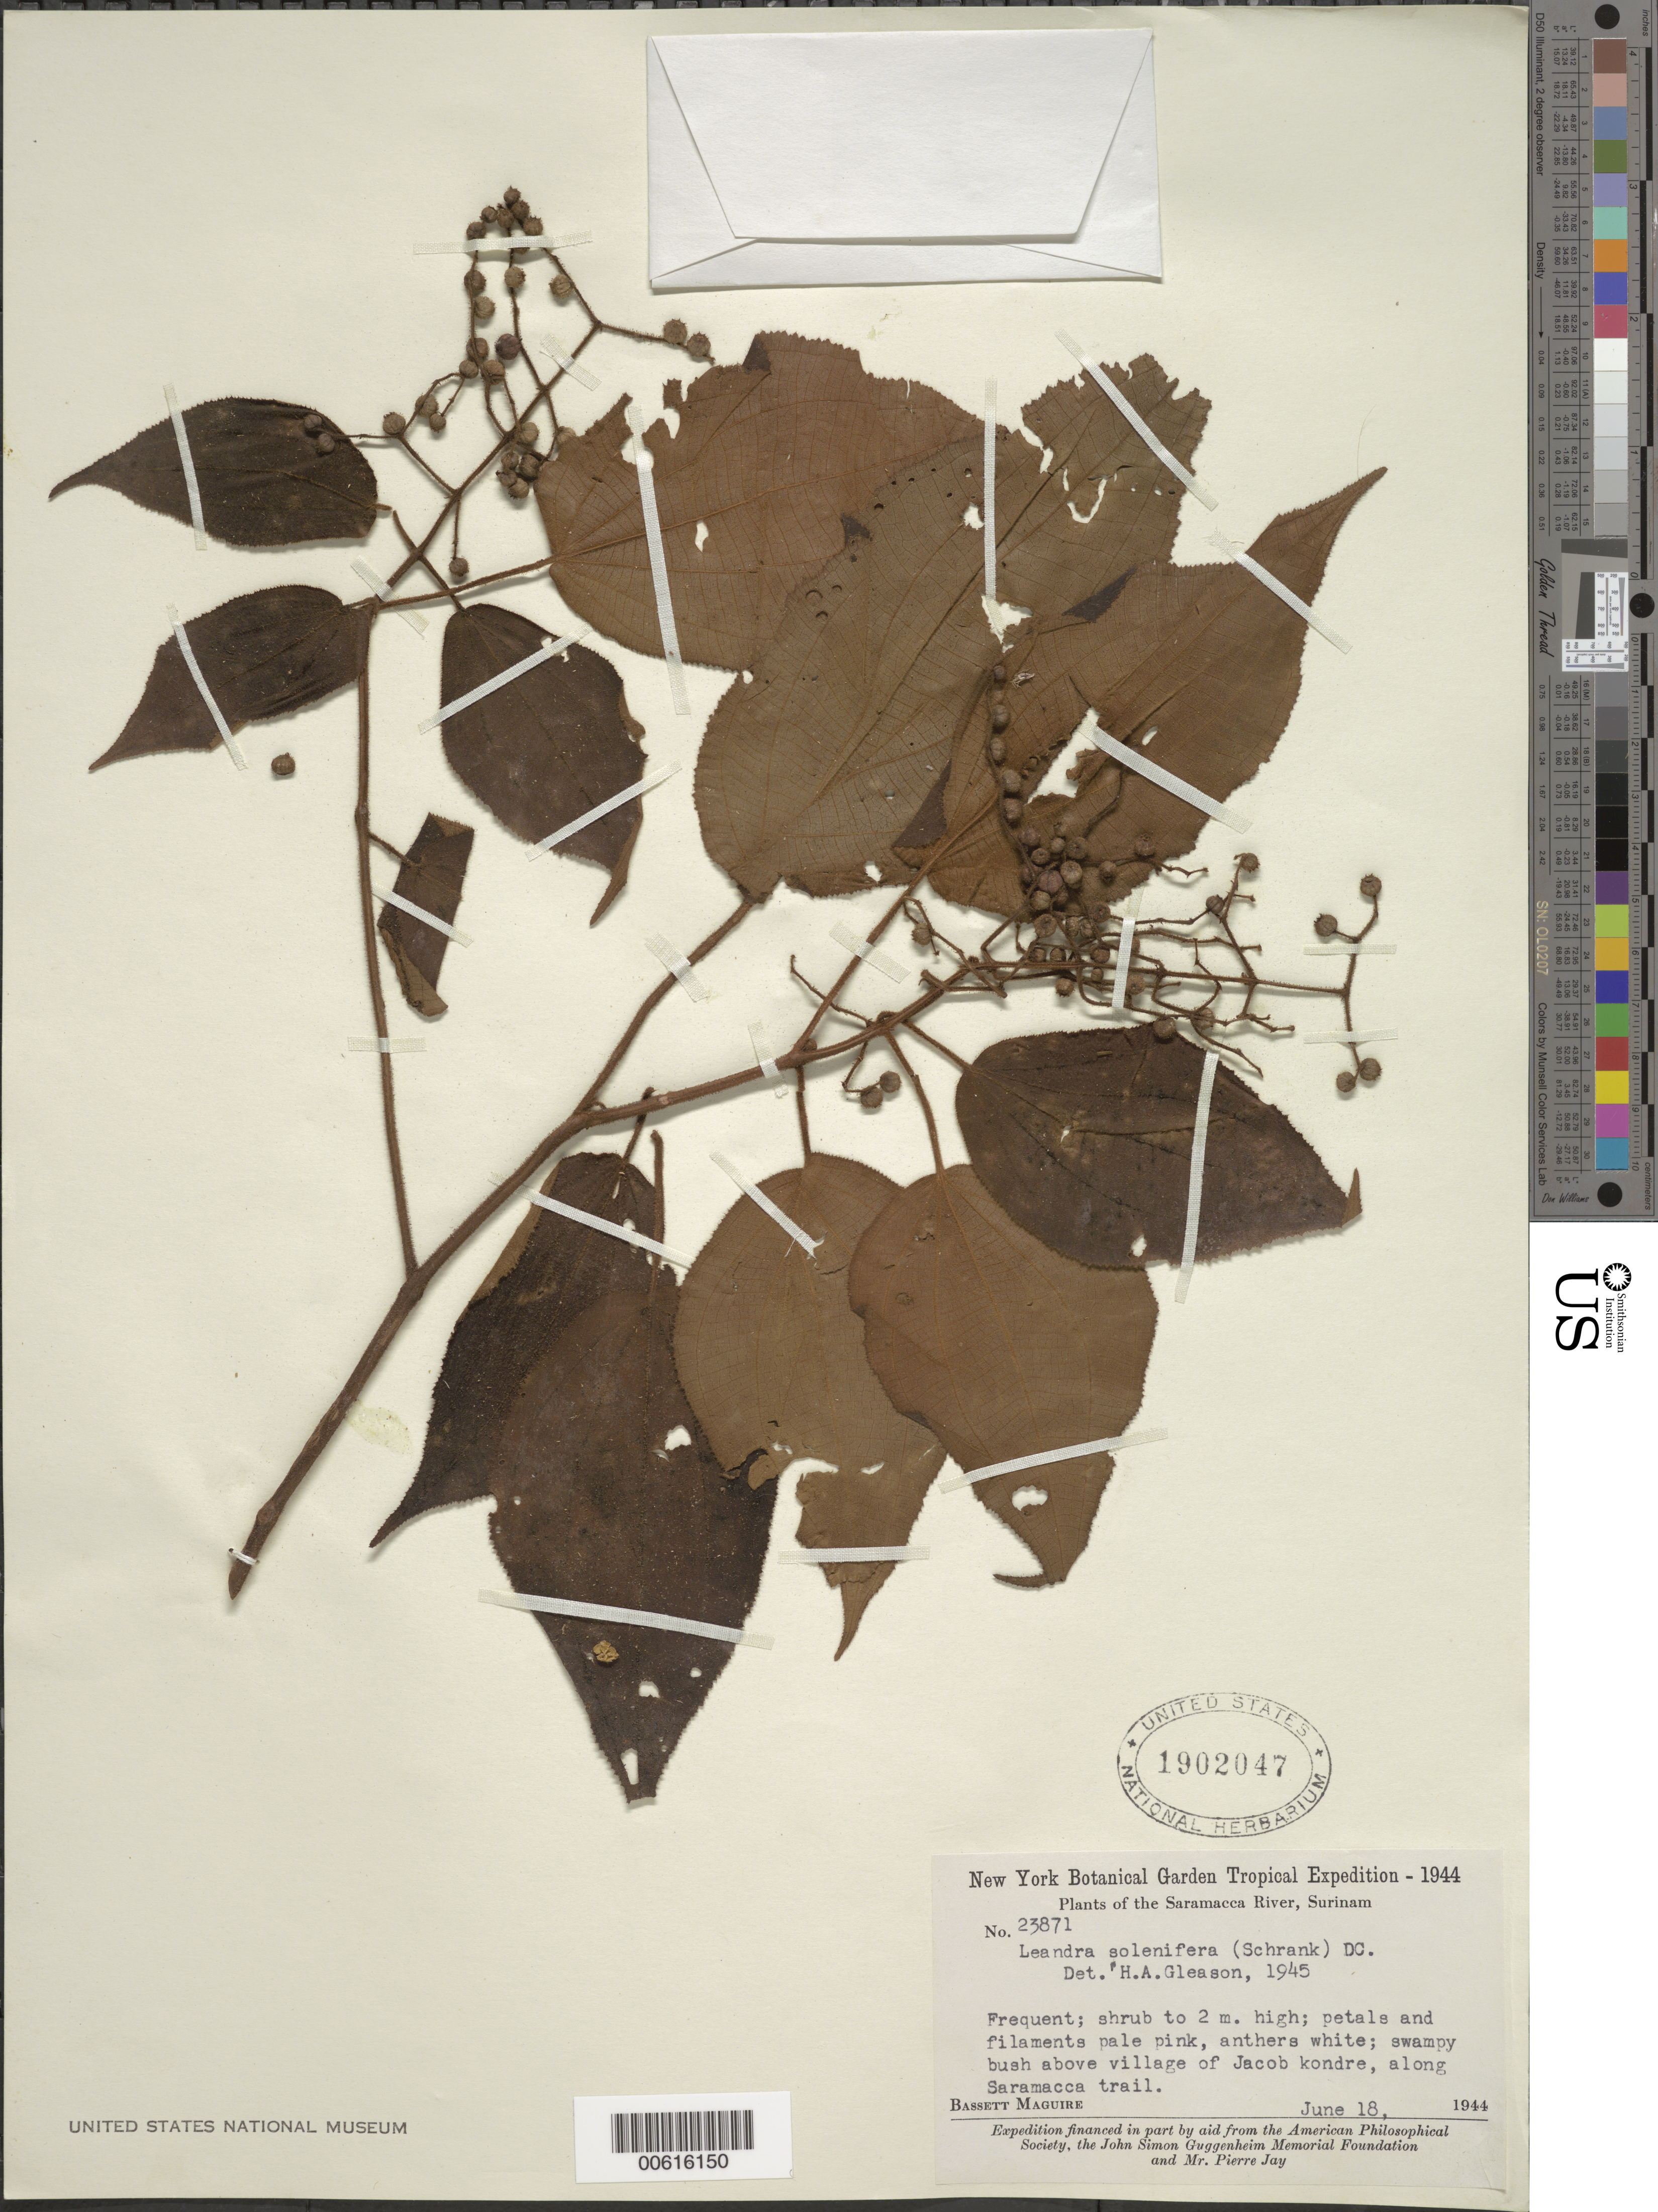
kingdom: Plantae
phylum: Tracheophyta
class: Magnoliopsida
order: Myrtales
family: Melastomataceae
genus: Leandra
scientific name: Leandra solenifera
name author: Cogn.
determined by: Gleason, H. A.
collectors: B. Maguire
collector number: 23871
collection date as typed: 18-Jun-44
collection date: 1944-06-18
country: Suriname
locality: Jacob Kondre village, Saramacca River headwaters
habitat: Swampy bush above village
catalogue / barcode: US 1902047